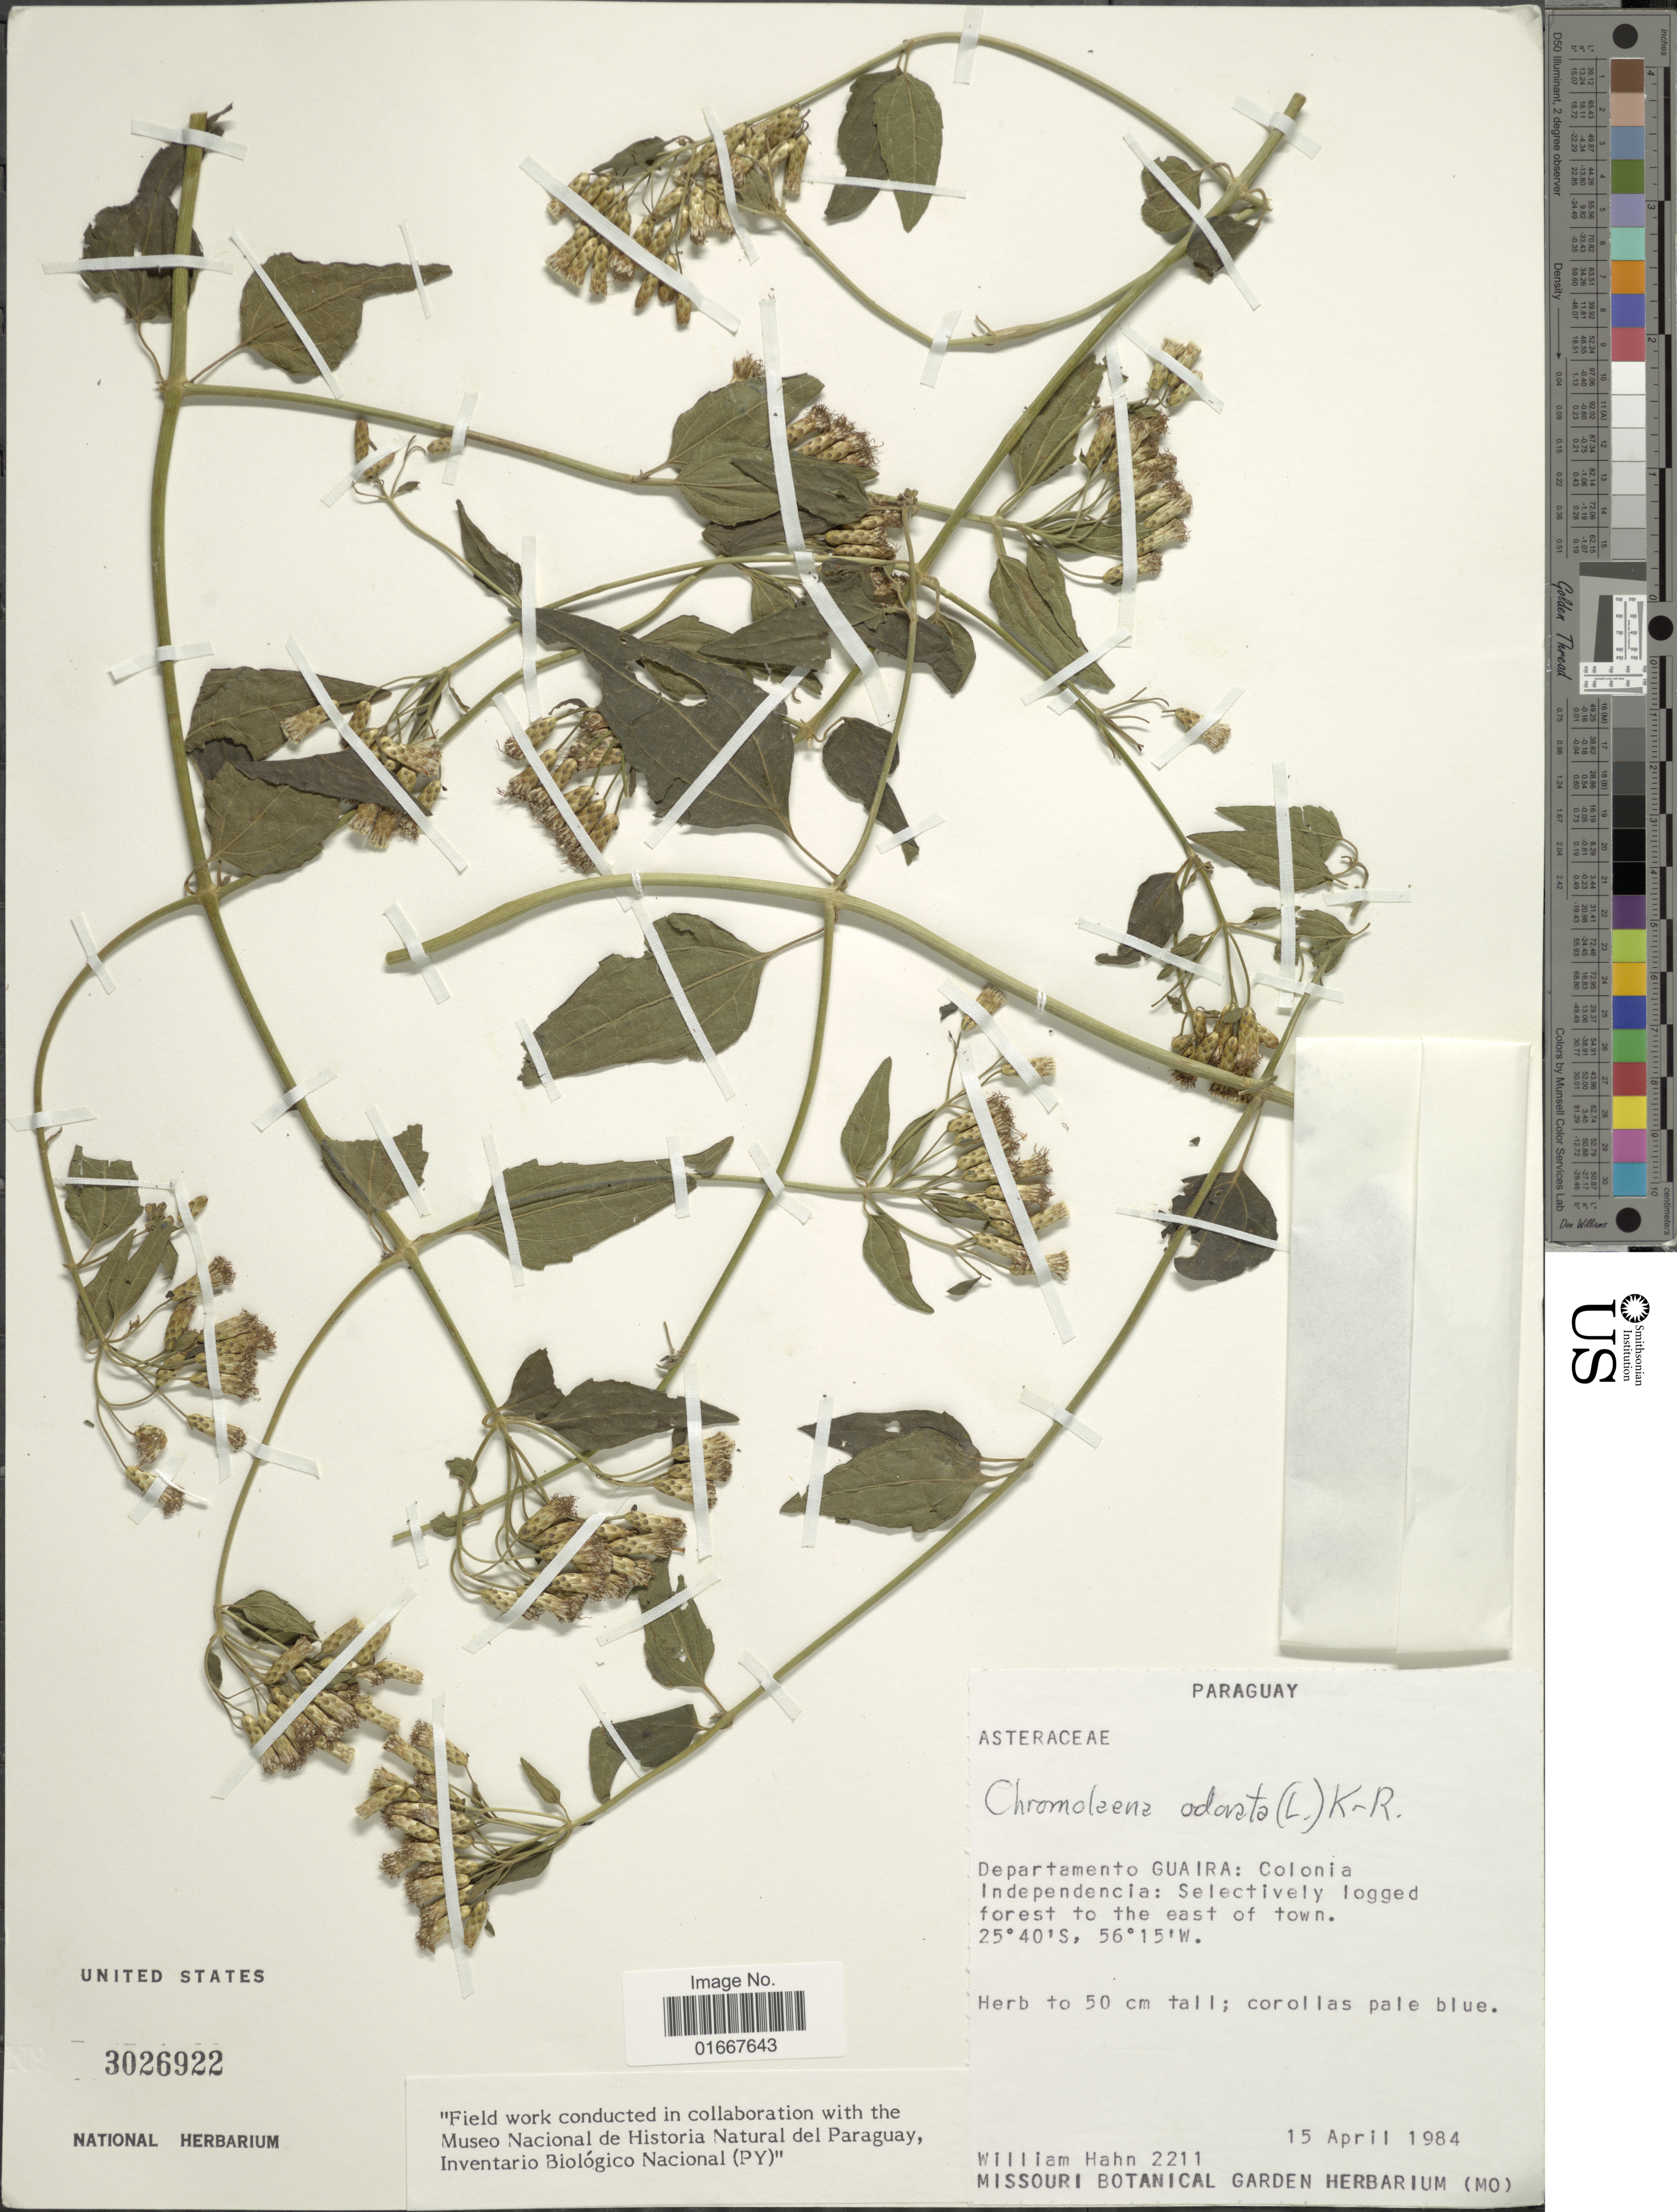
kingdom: Plantae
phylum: Tracheophyta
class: Magnoliopsida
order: Asterales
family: Asteraceae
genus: Chromolaena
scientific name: Chromolaena odorata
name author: (L.) R.M. King & H. Rob.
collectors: W. Hahn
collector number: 2211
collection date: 1984-04-15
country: Paraguay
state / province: Guaira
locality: Colonia Independencia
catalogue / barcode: US 3026922